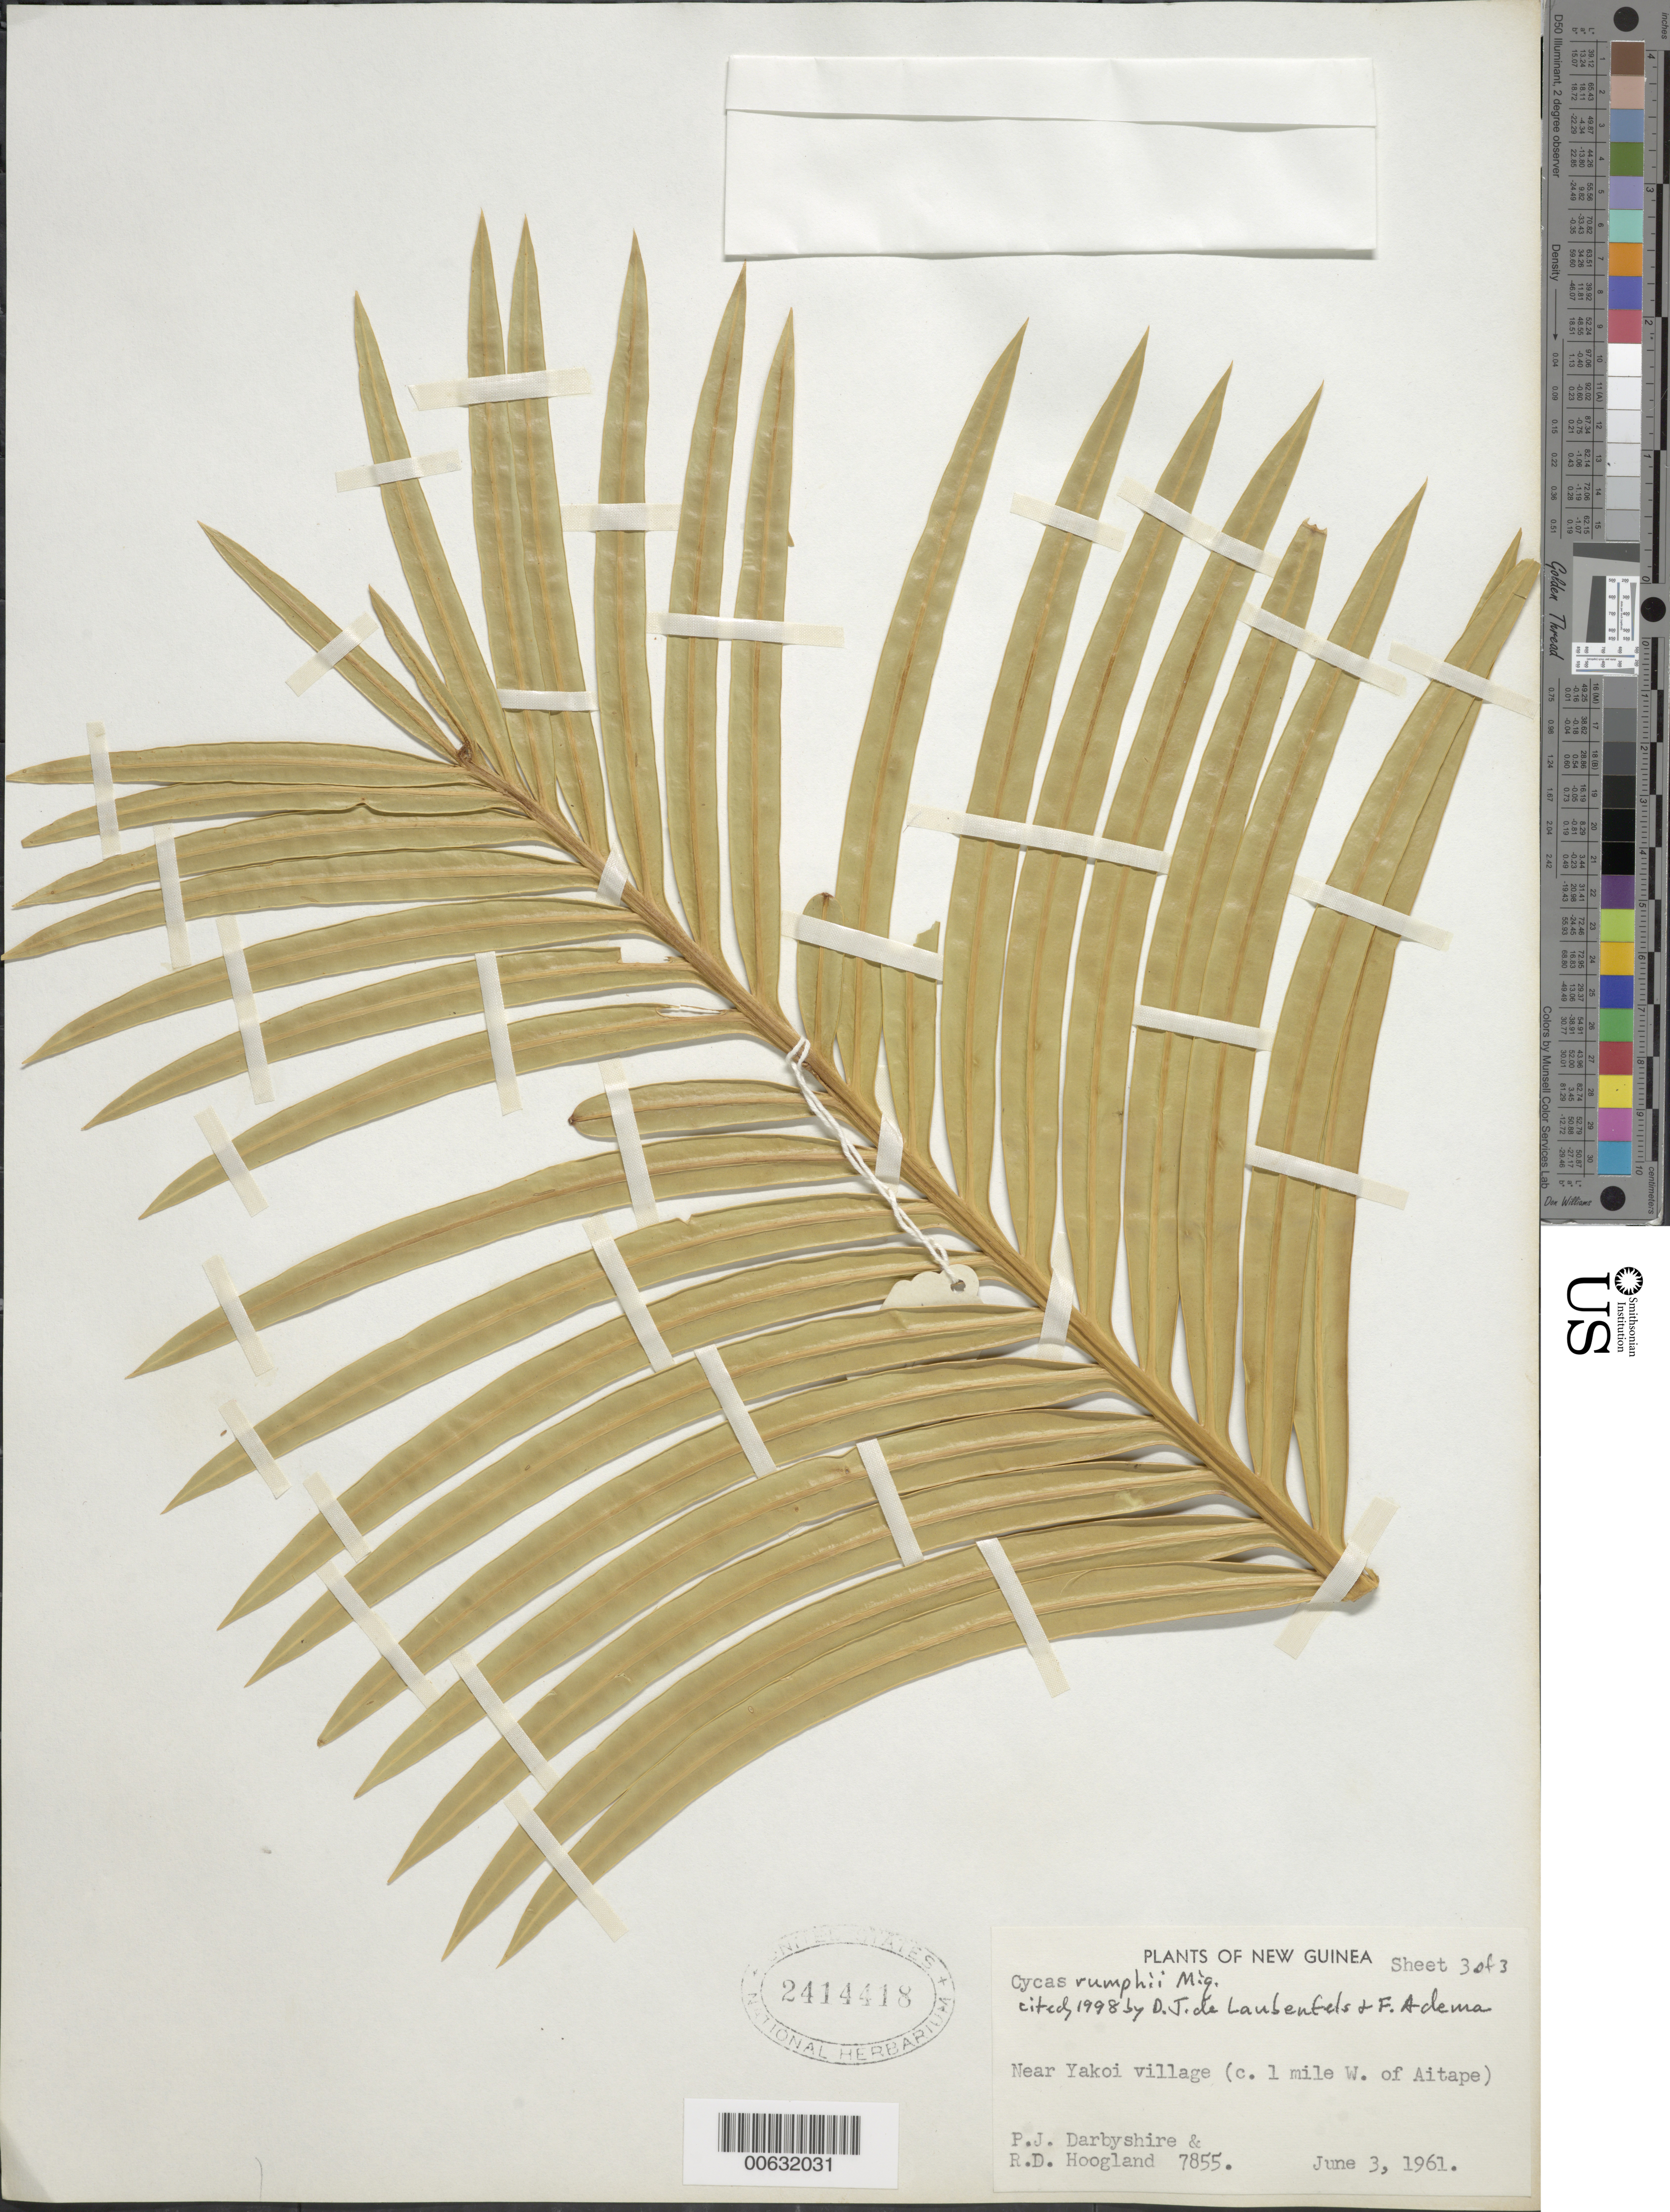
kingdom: Plantae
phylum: Tracheophyta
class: Cycadopsida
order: Cycadales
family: Cycadaceae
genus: Cycas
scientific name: Cycas rumphii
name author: Miq.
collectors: P. Darbyshire & R. D. Hoogland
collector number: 7855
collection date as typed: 03 Jun 1961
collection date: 1961-06-03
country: Papua New Guinea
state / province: Sandaun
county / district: Aitape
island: New Guinea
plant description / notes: Common name: Sumo; Common name language: Wapi language, Pultalul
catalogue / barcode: US 2414418